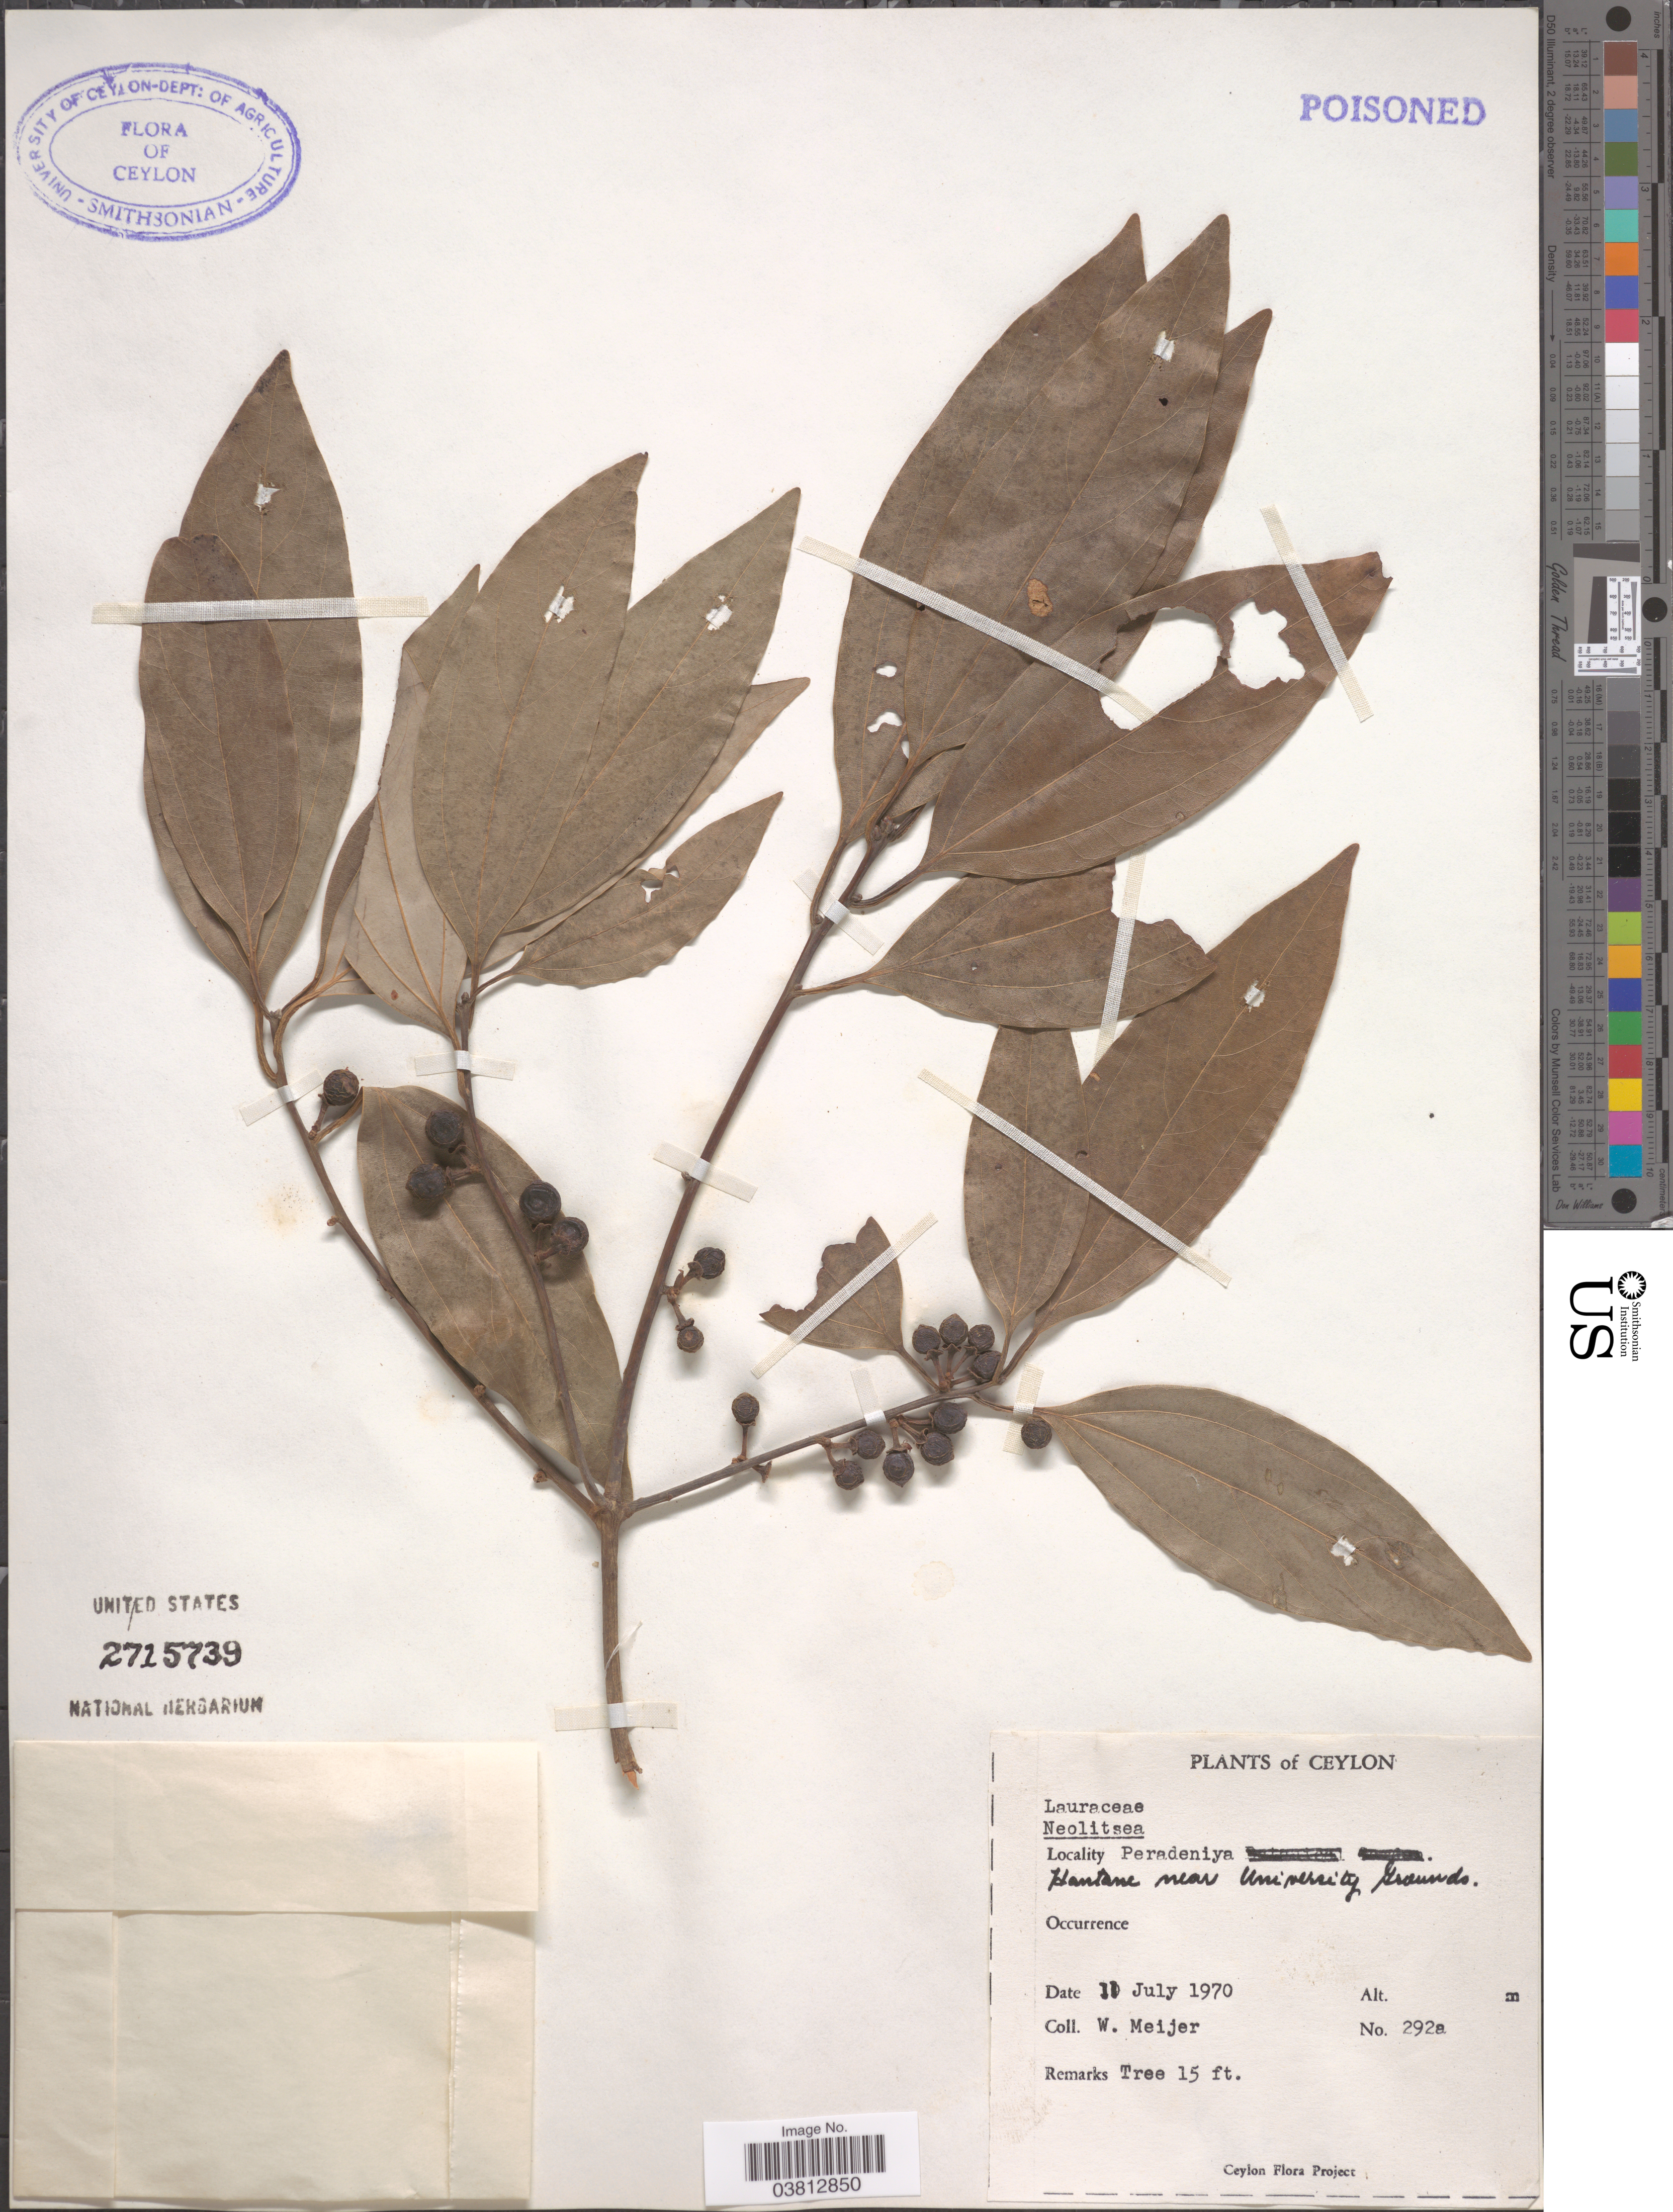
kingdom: Plantae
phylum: Tracheophyta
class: Magnoliopsida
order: Laurales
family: Lauraceae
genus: Neolitsea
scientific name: Neolitsea sp.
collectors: W. Meijer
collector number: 292a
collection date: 1970-07-11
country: Sri Lanka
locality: Ceylon. Peradeniya. Hantane near University Grounds.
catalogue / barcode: US 2715739